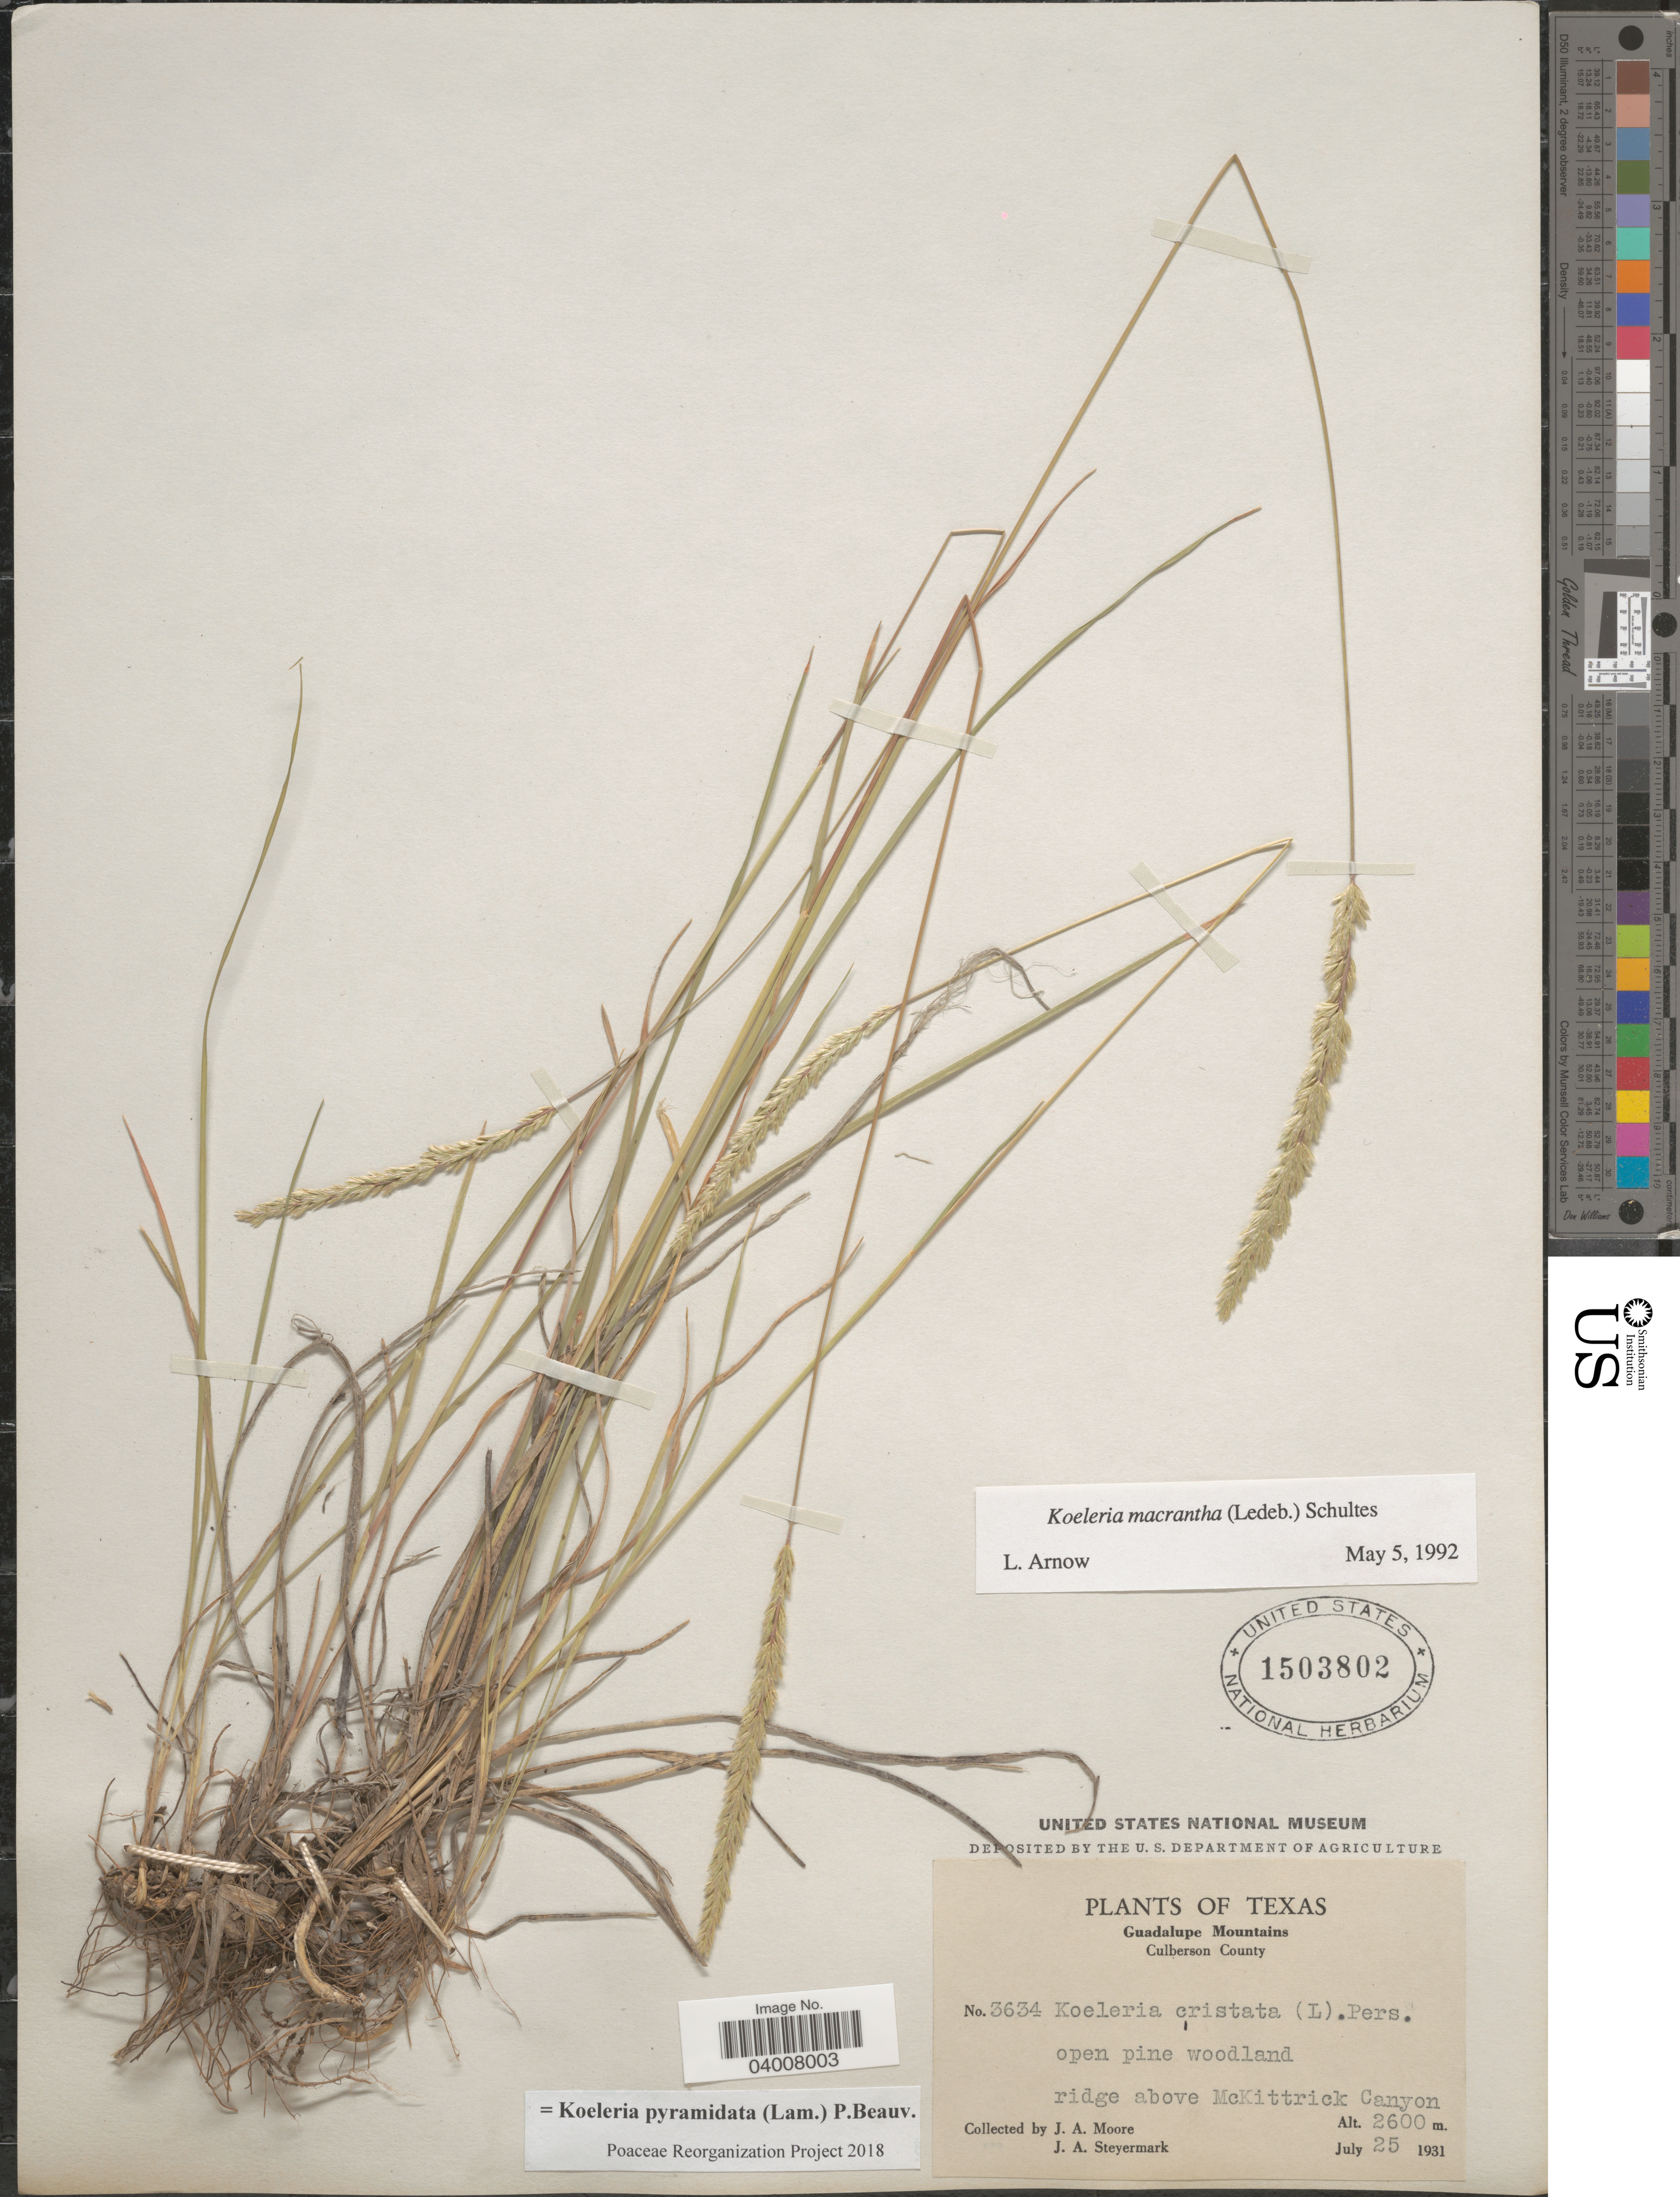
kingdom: Plantae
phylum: Tracheophyta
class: Liliopsida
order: Poales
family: Poaceae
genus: Koeleria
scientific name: Koeleria pyramidata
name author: (Lam.) P. Beauv.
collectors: J. A. Moore & J. Steyermark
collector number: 3634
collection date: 1931-07-25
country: United States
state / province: Texas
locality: Guadalupe Mountains. Culberson County. Open pine woodland. Ridge above McKittrick Canyon.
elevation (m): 2600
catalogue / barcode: US 1503802